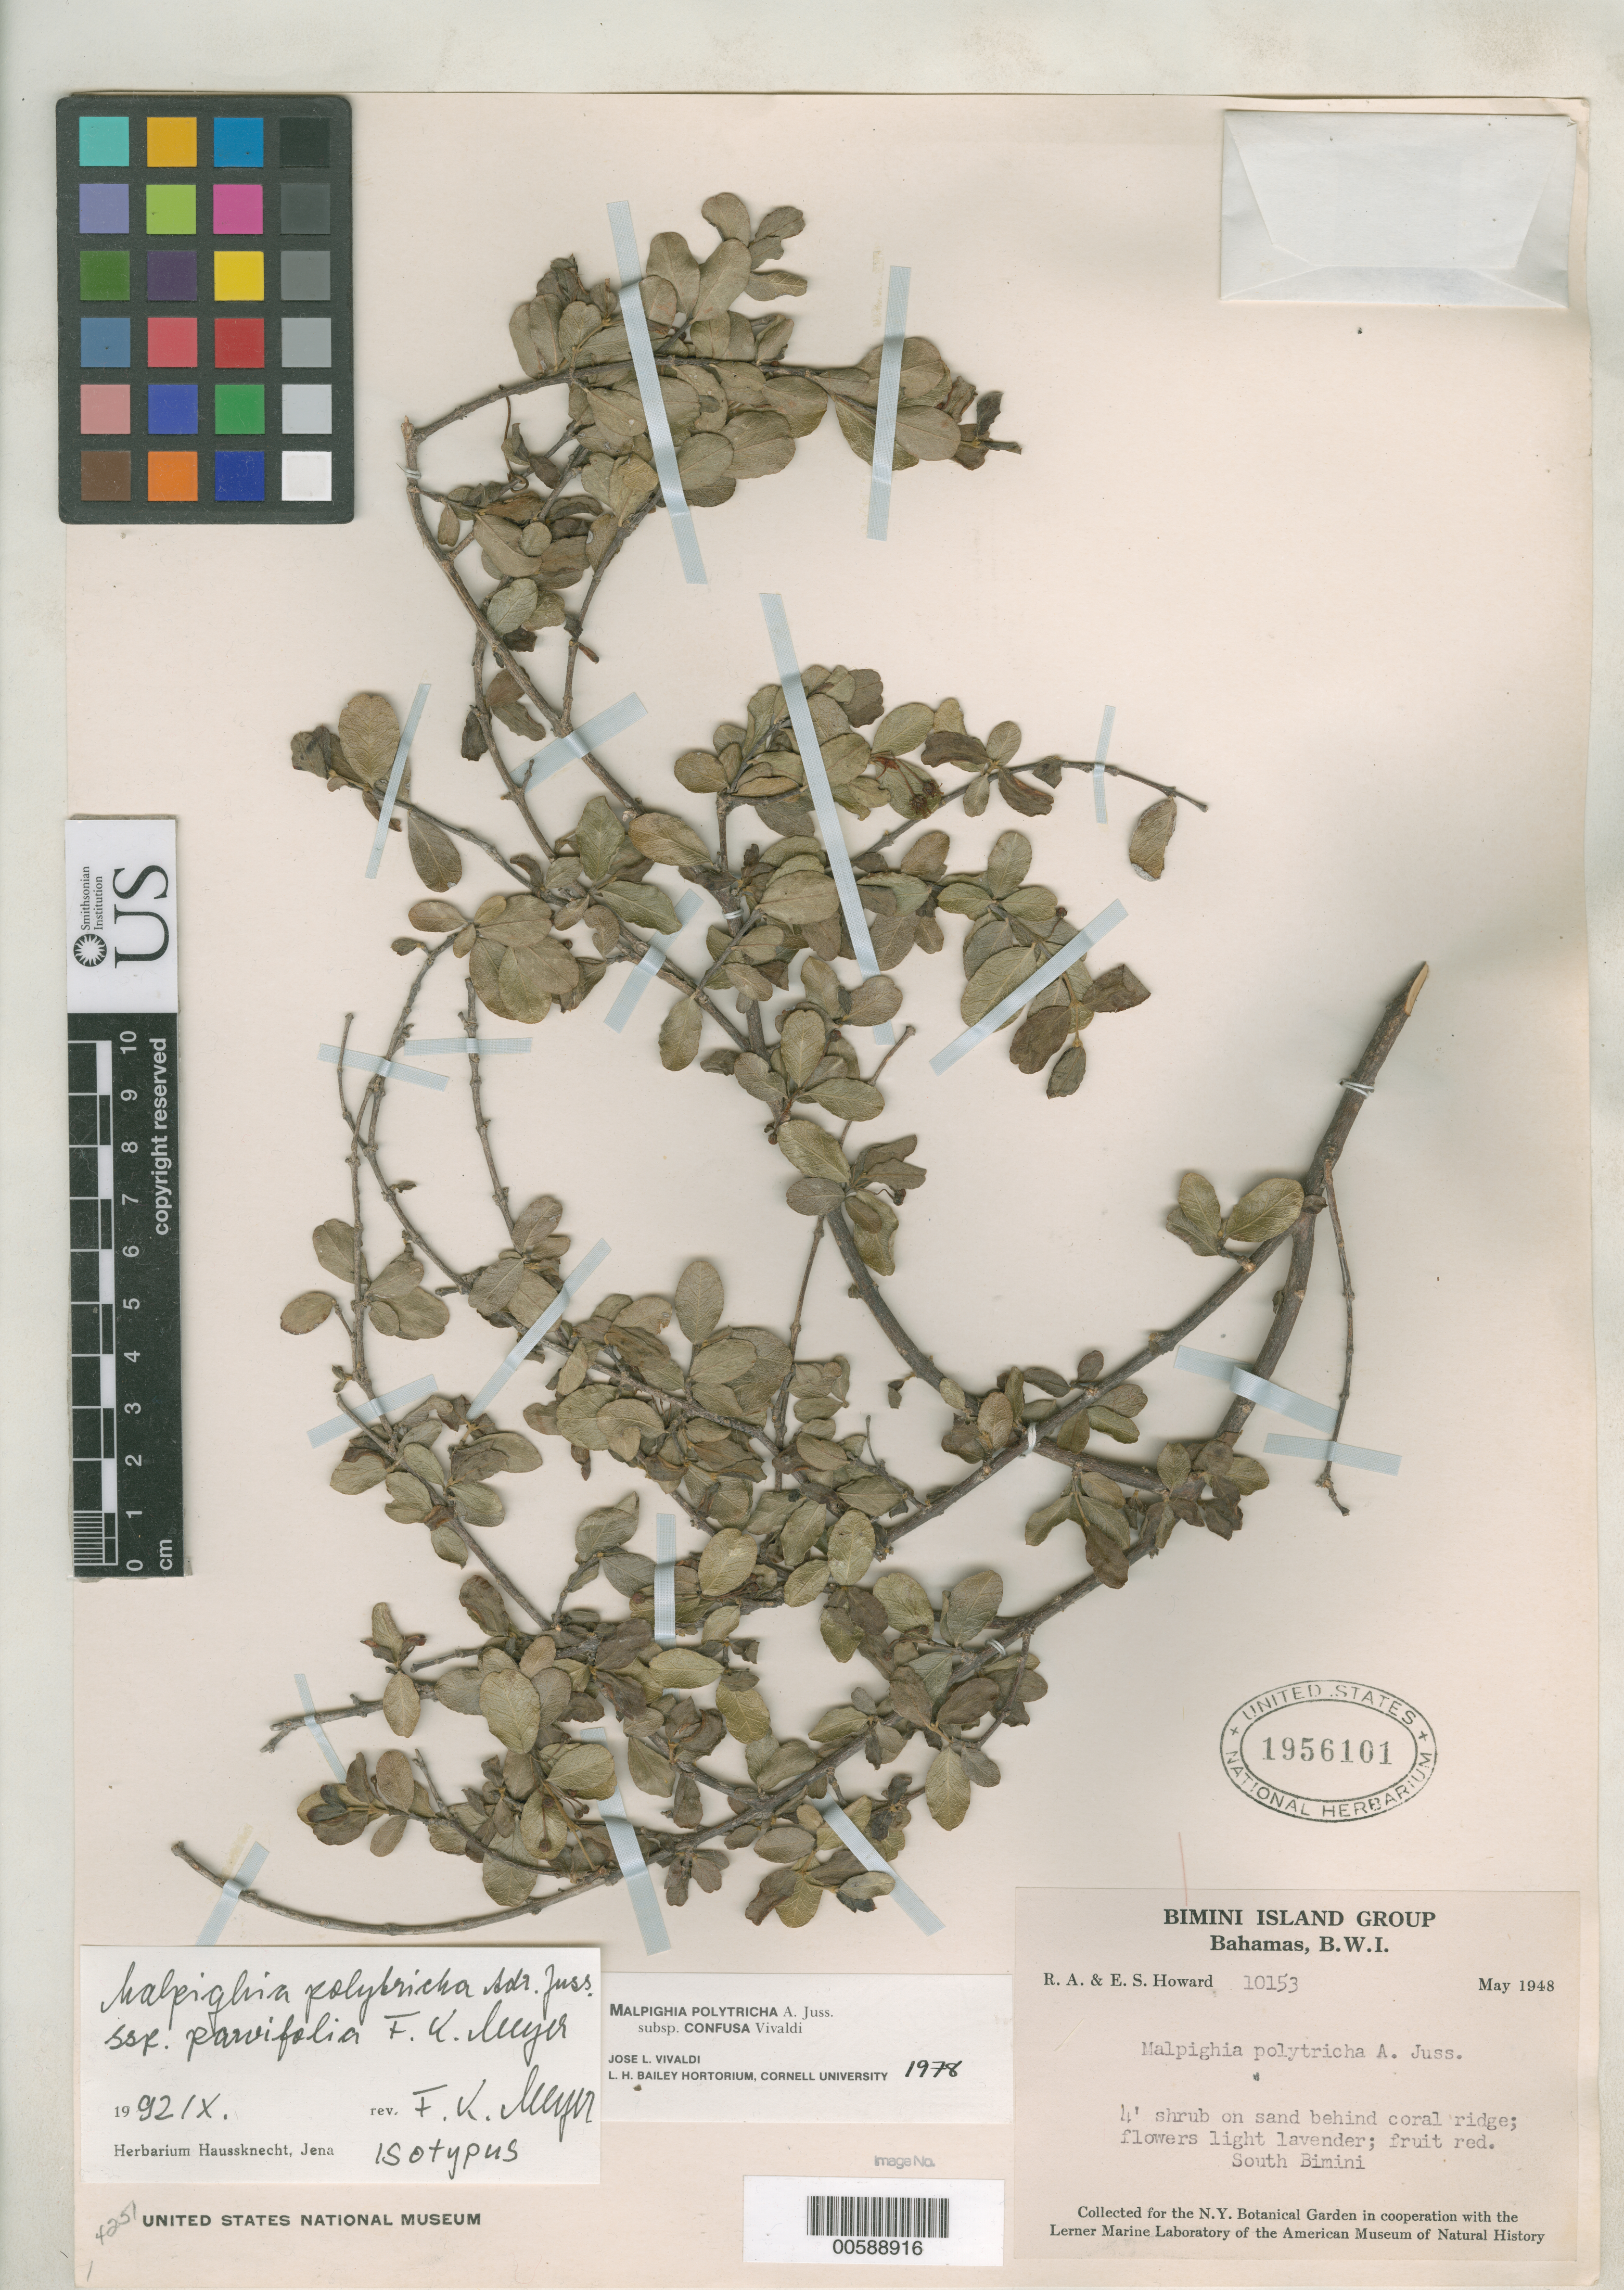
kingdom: Plantae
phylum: Tracheophyta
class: Magnoliopsida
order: Malpighiales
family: Malpighiaceae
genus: Malpighia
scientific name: Malpighia polytricha subsp. parvifolia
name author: F.K. Mey.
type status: Isotype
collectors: R. A. Howard & E. S. Howard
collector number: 10153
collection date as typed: May 1948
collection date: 1948-05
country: Bahamas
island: South Bimini Island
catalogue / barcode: US 1956101